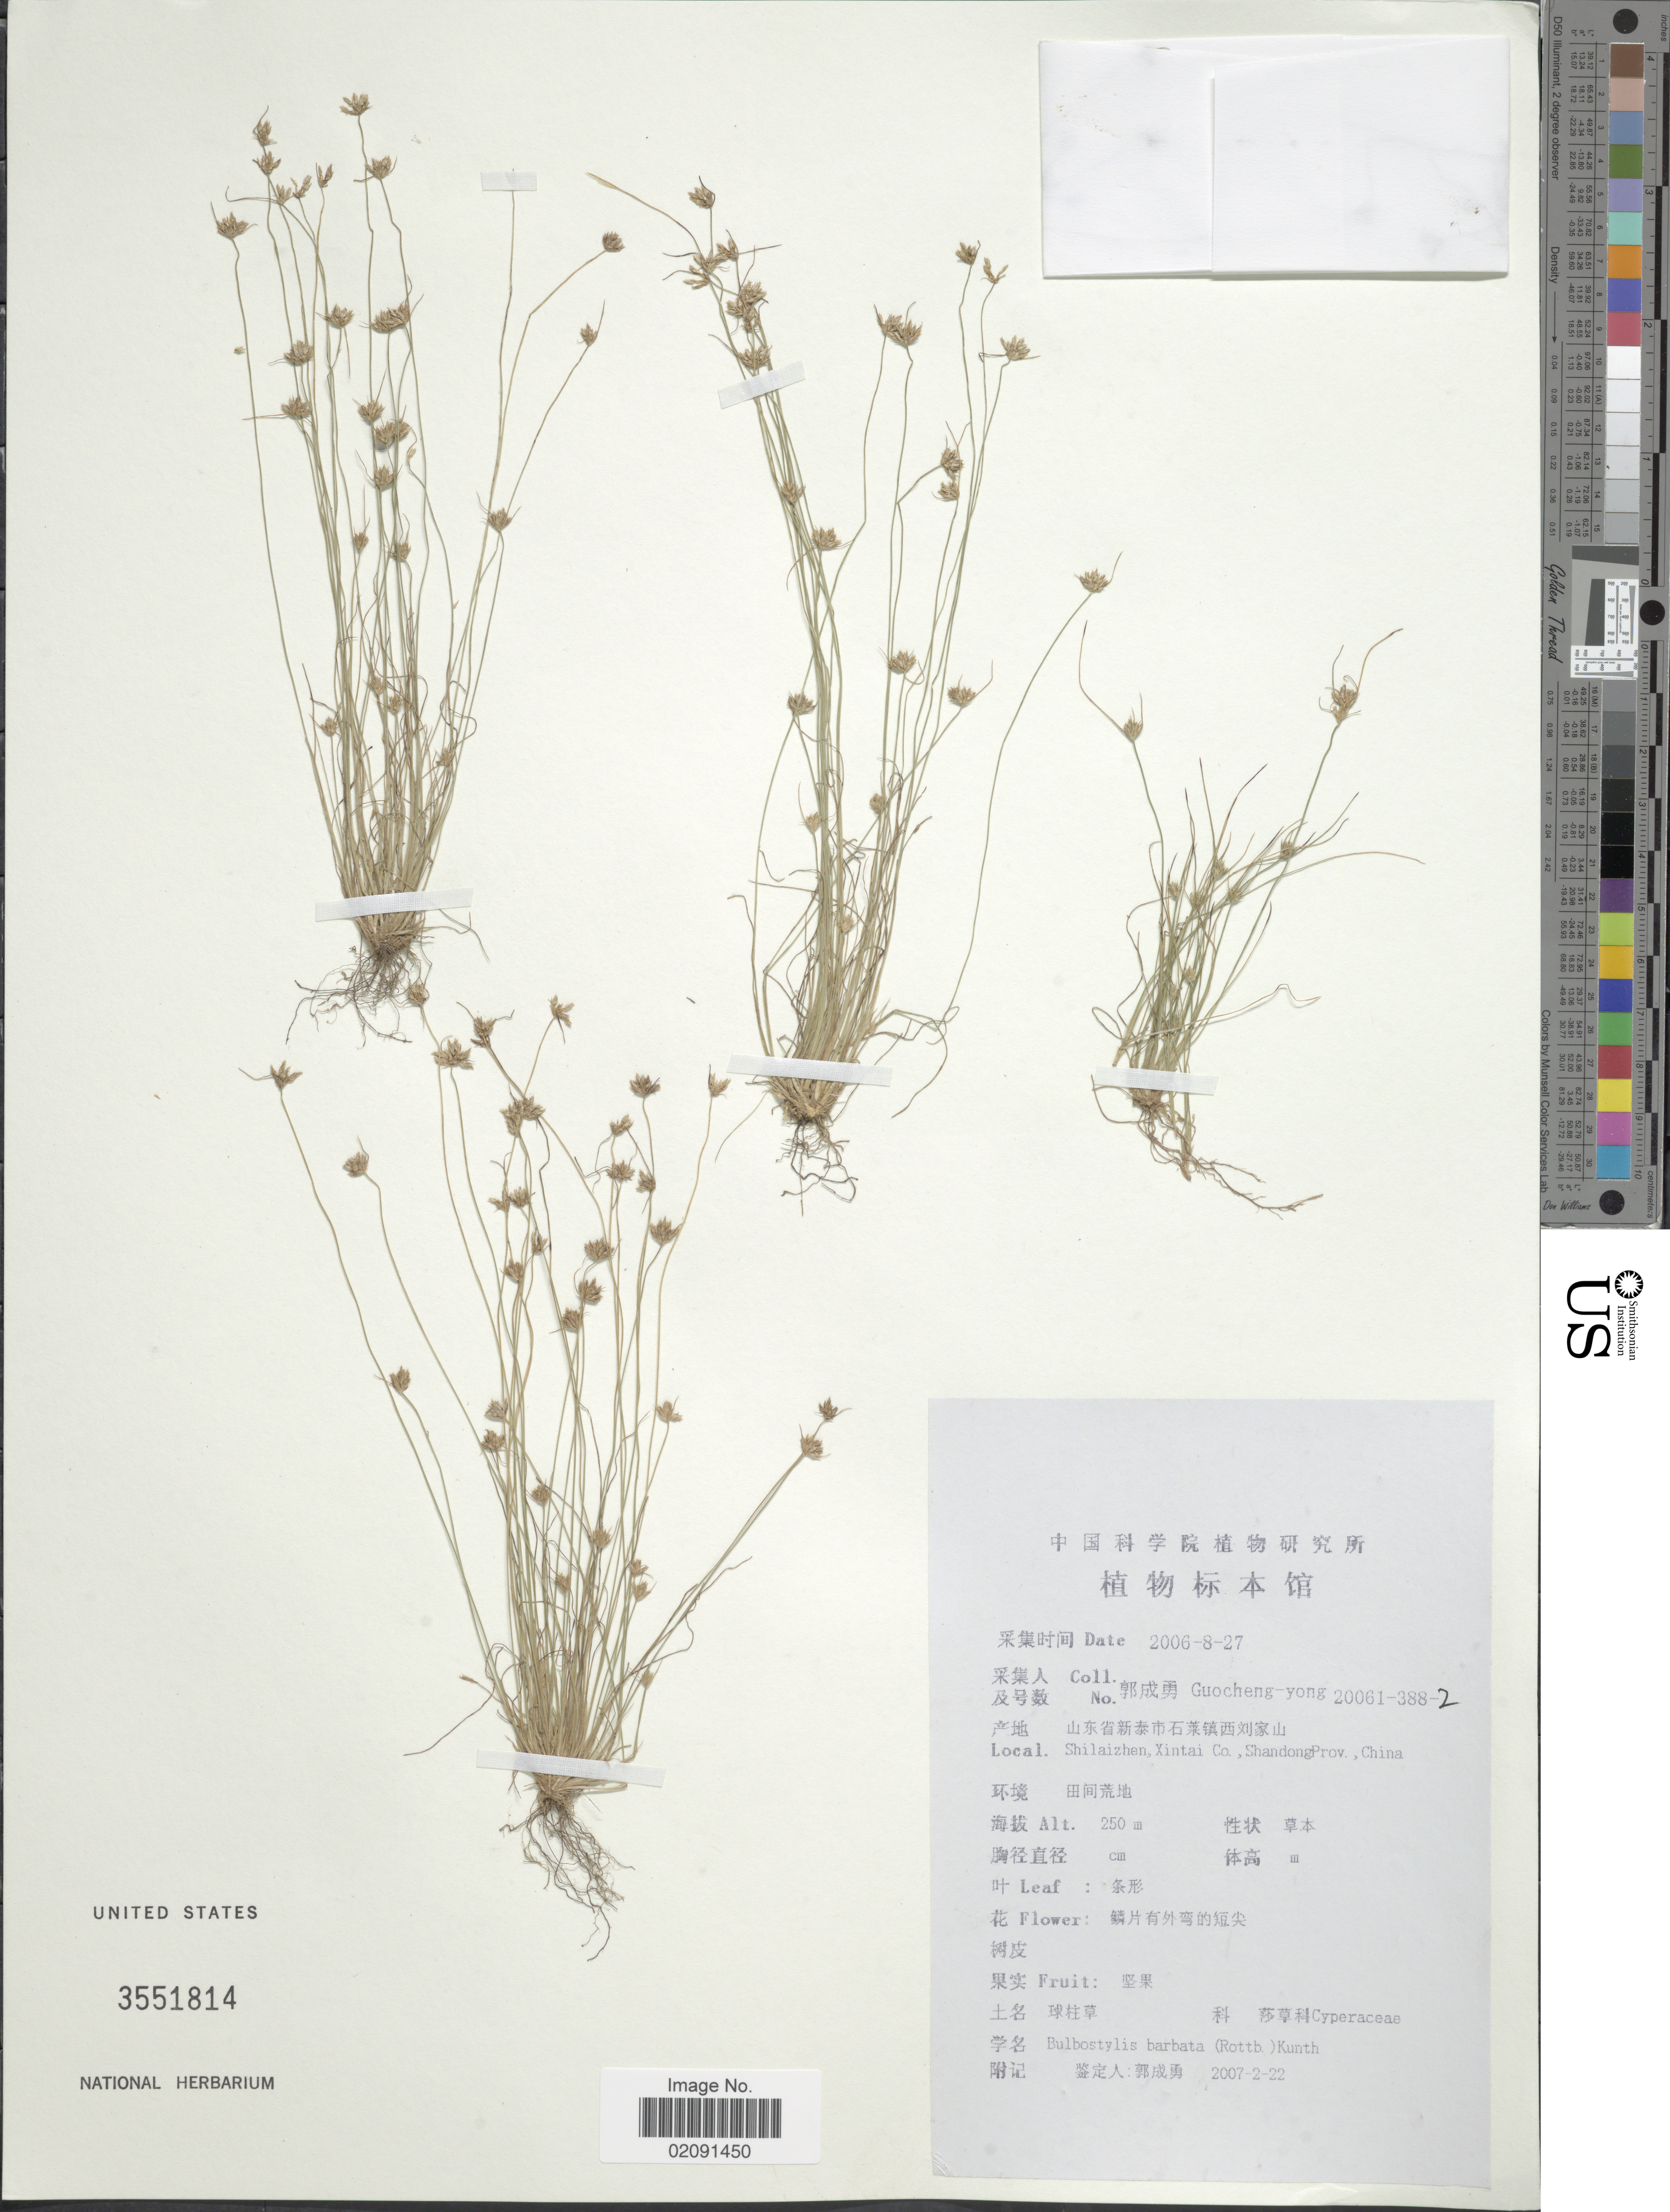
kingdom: Plantae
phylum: Tracheophyta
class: Liliopsida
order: Poales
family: Cyperaceae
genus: Bulbostylis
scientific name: Bulbostylis barbata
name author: (Rottb.) C.B. Clarke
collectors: Guo cheng-yong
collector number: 200613882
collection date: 2006-08-27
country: China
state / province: Shandong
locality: Shilaizhen, Xintai Co.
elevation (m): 250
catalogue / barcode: US 3551814